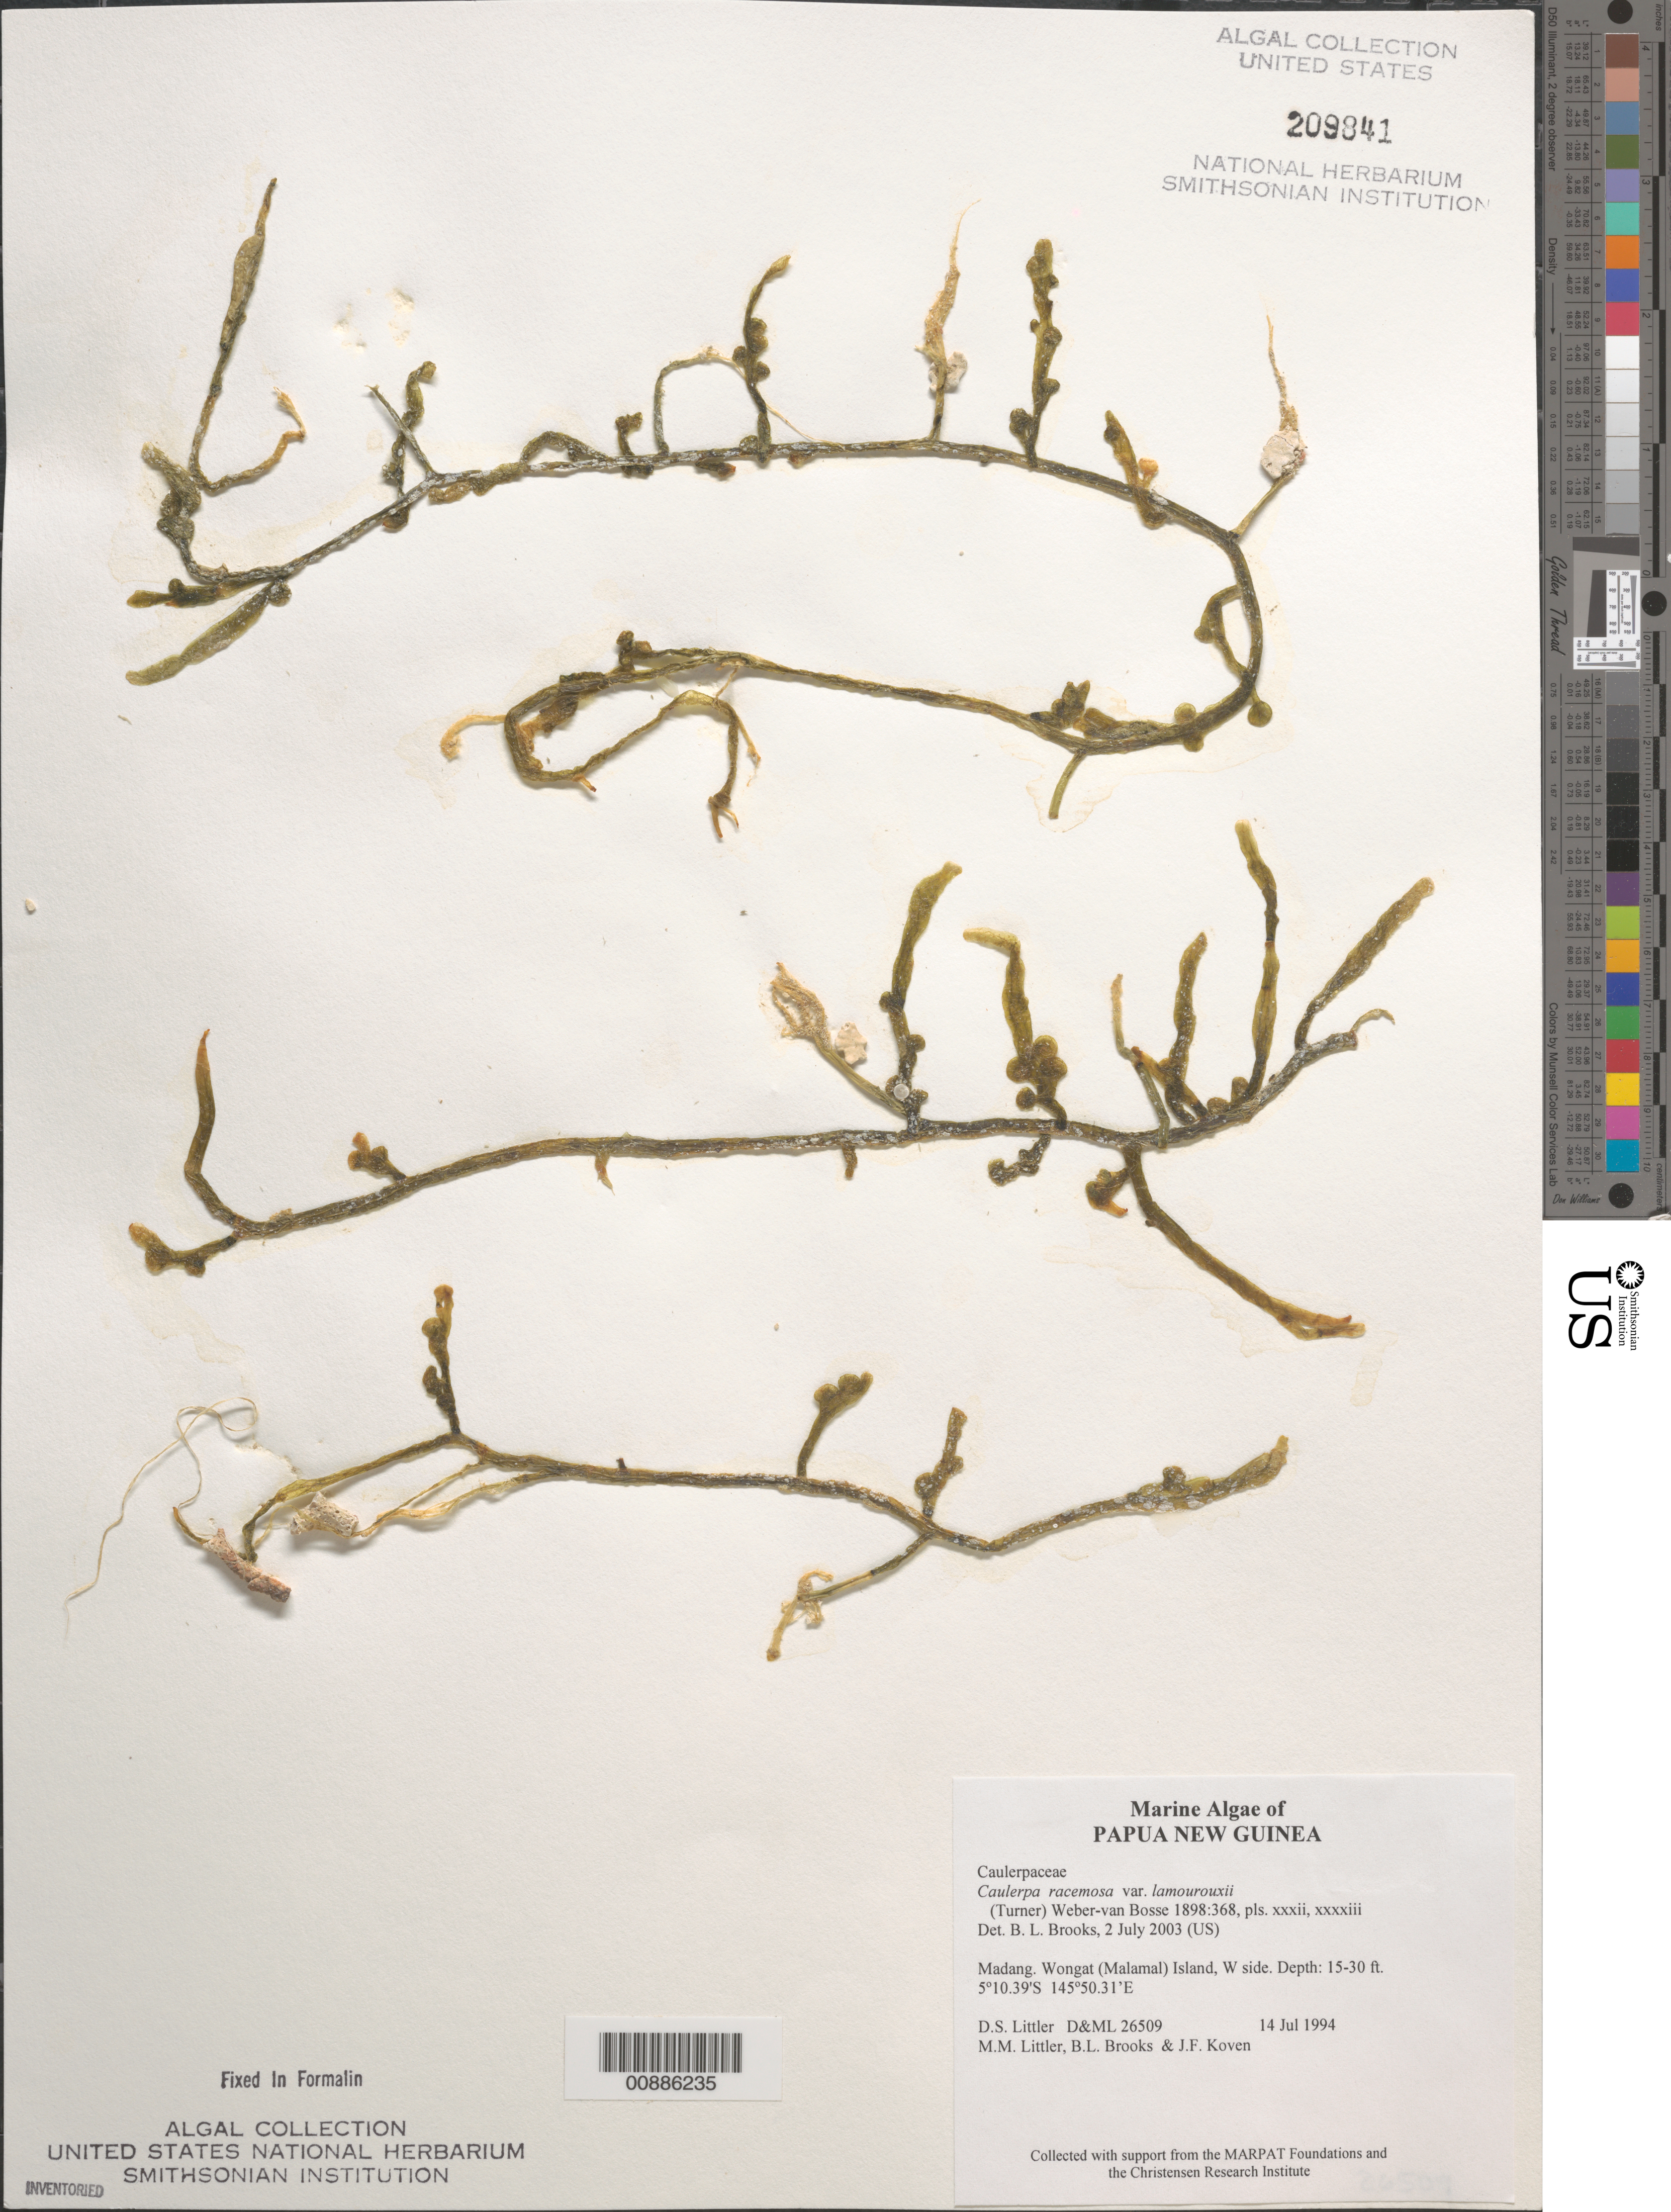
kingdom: Plantae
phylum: Chlorophyta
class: Ulvophyceae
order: Bryopsidales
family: Caulerpaceae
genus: Caulerpa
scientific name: Caulerpa racemosa var. lamourouxii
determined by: Brooks, B. L., (BOT), Smithsonian Institution - National Museum of Natural History (UNITED STATES)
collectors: D. S. Littler, M. M. Littler, B. Brooks & J. Koven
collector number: D&ML 26509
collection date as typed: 14 Jul 1994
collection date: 1994-07-14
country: Papua New Guinea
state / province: Madang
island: Wongat [Malamal]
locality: West side of island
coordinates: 5 10.39'S, 145 50.31'E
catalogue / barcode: US 209841